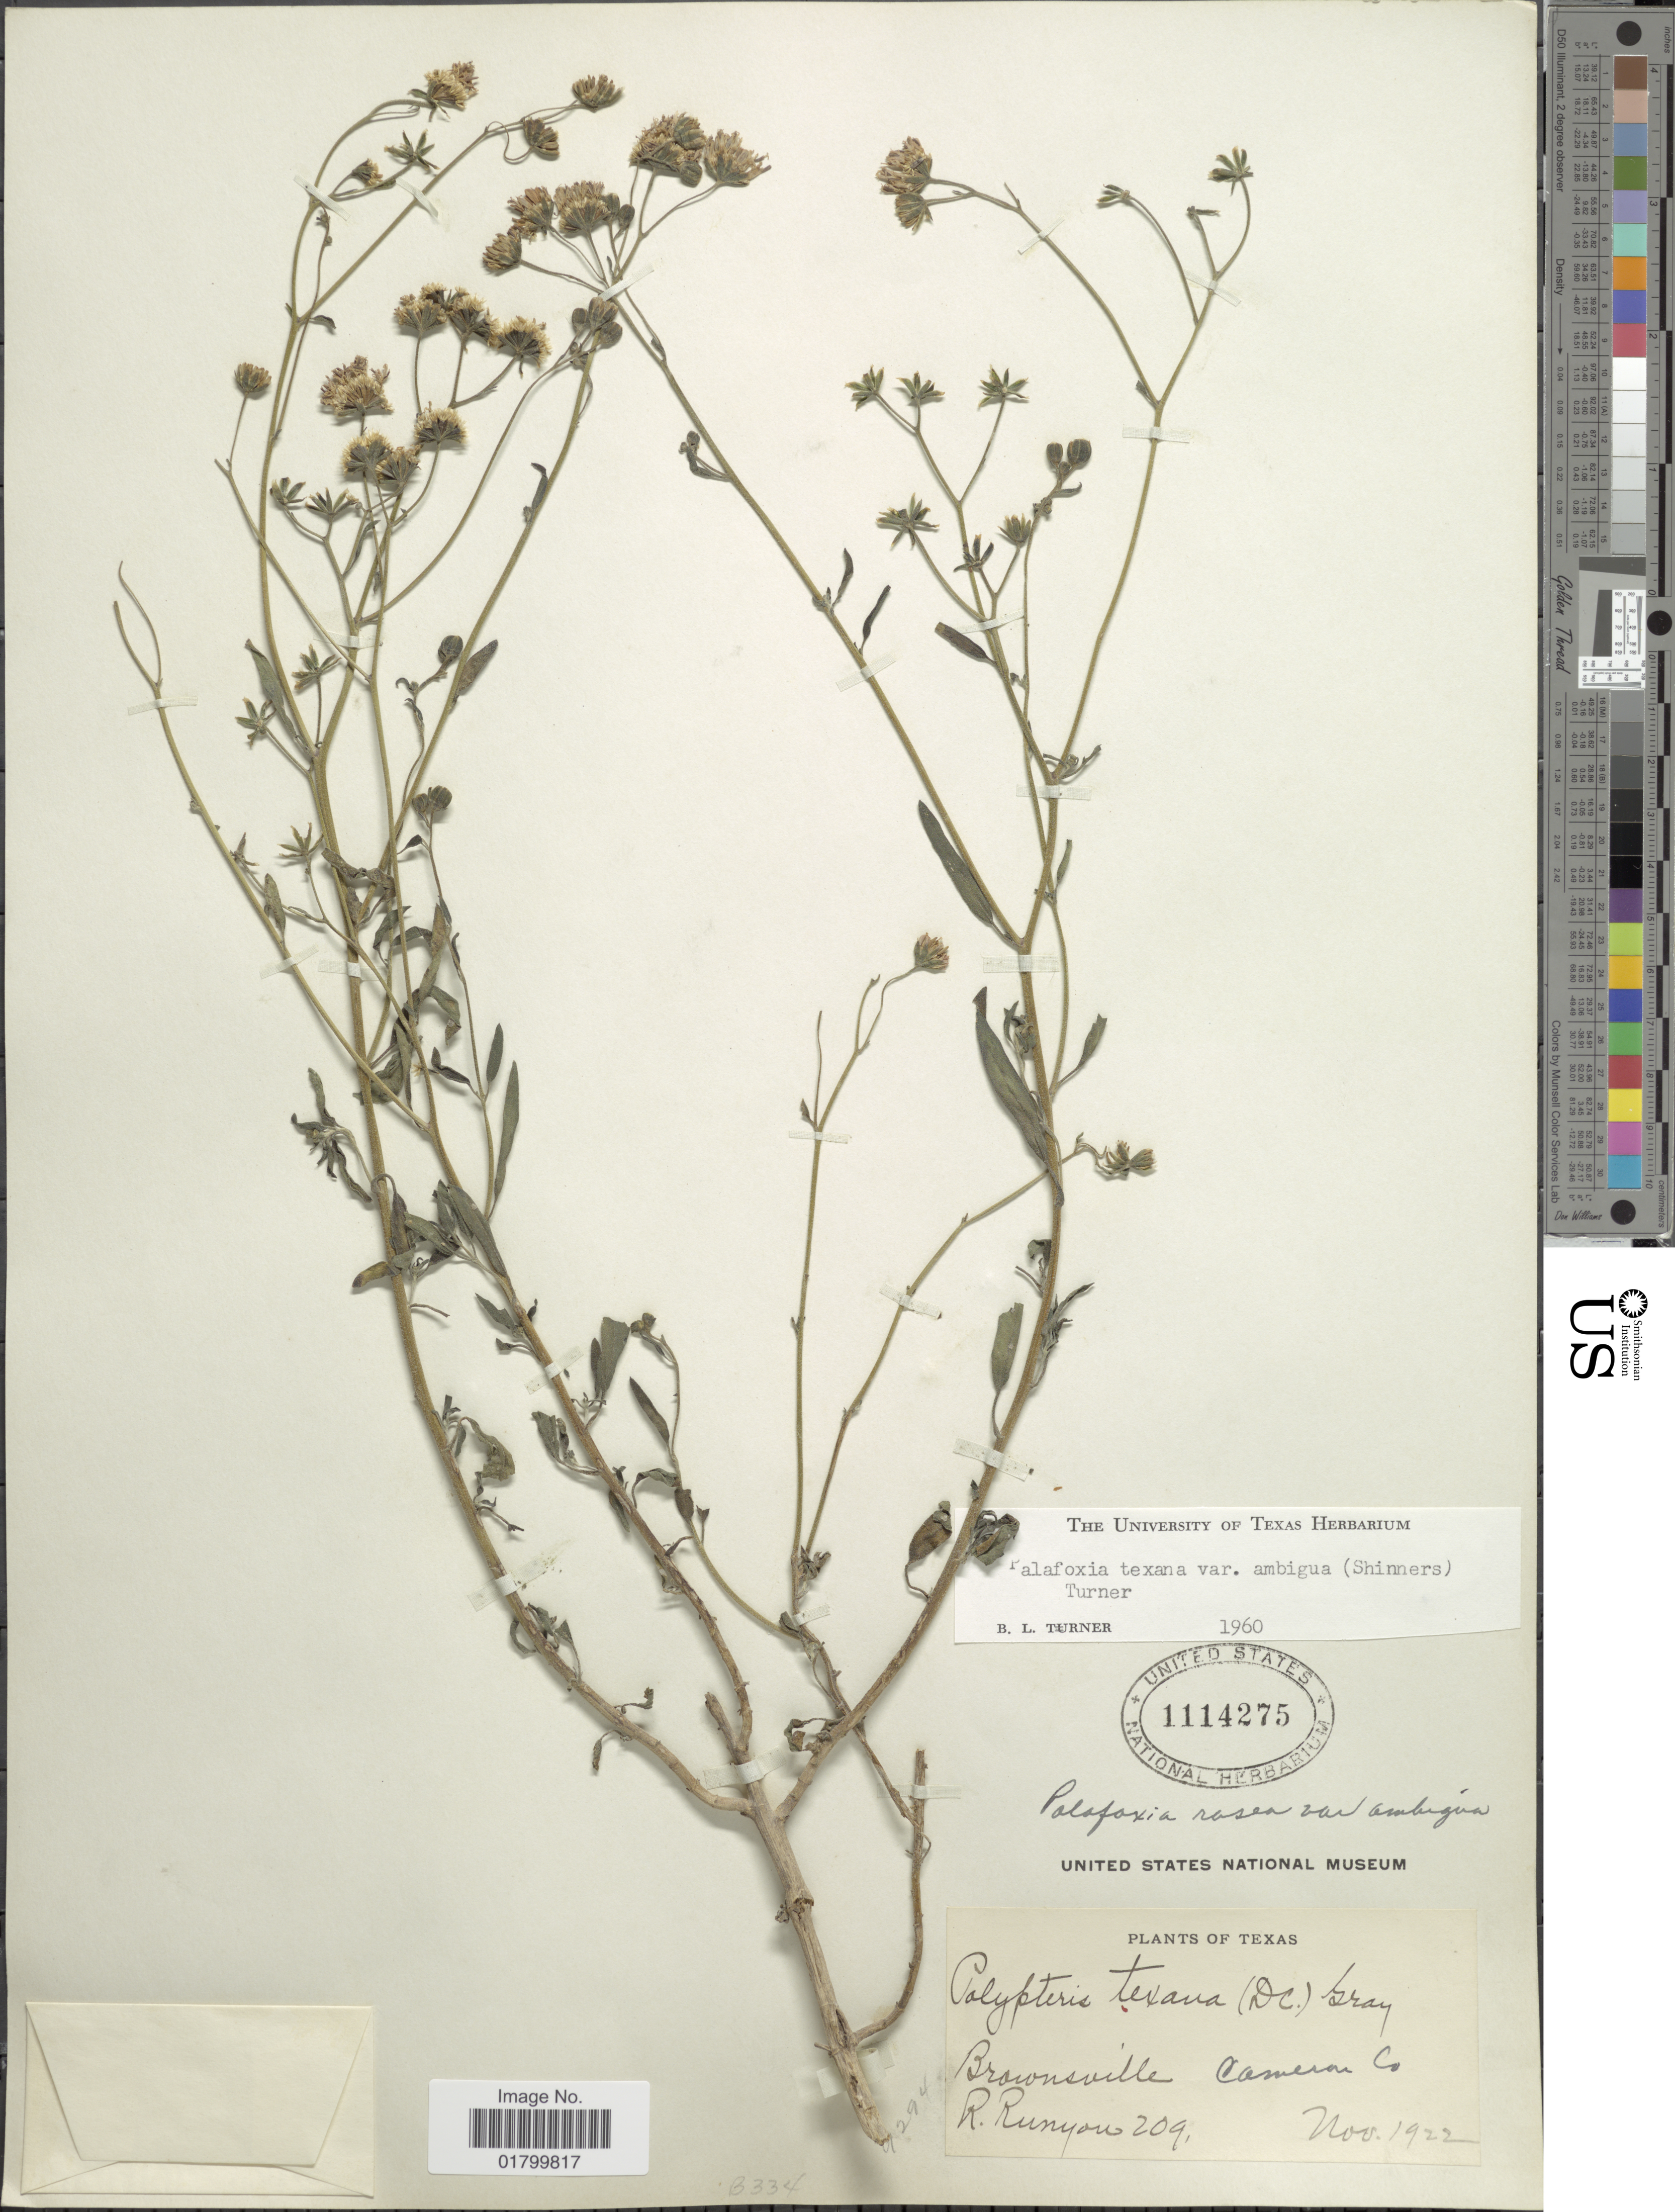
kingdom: Plantae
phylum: Tracheophyta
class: Magnoliopsida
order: Asterales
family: Asteraceae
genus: Palafoxia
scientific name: Palafoxia texana var. ambigua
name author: (Shinners) B.L. Turner & M.I. Morris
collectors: R. Runyon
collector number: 209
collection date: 1922-11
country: United States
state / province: Texas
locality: Brownsville, Cameron Co.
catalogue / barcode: US 1114275